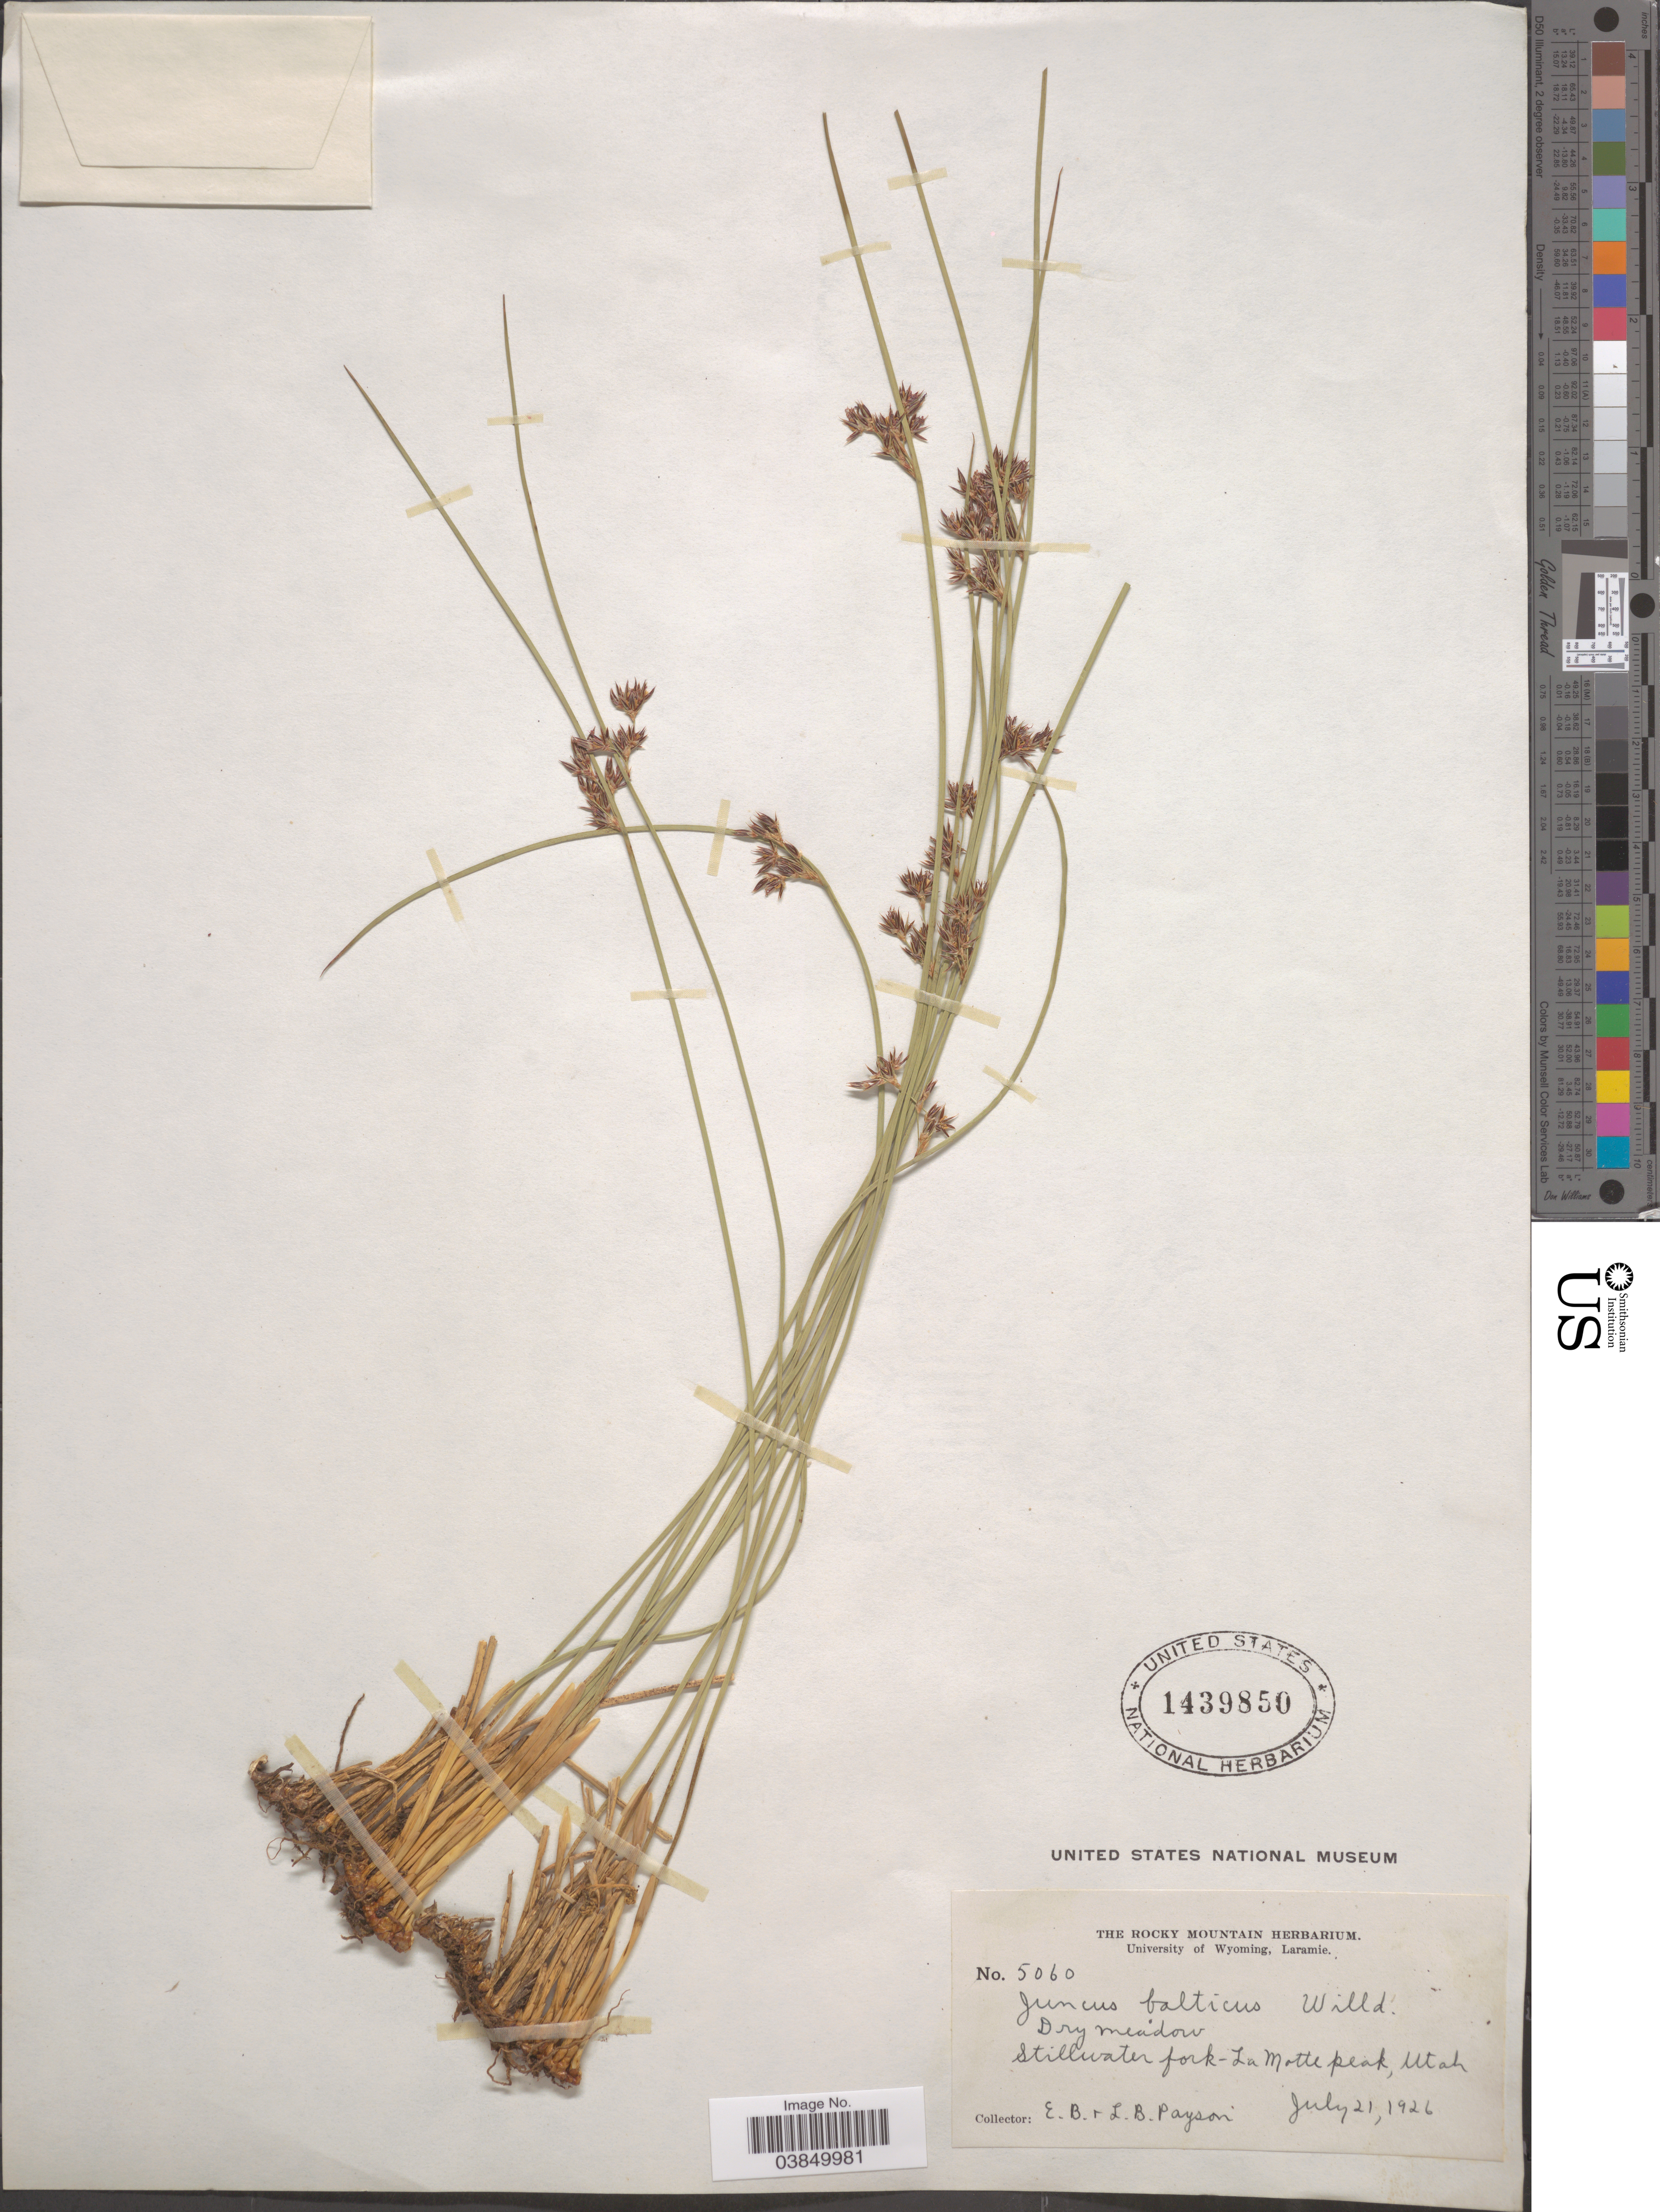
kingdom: Plantae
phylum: Tracheophyta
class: Liliopsida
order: Poales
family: Juncaceae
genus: Juncus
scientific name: Juncus balticus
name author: Willd.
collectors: E. B. Payson & L. Payson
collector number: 5060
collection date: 1926-07-21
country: United States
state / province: Utah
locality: Stillwater fork - La Motte peak.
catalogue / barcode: US 1439850